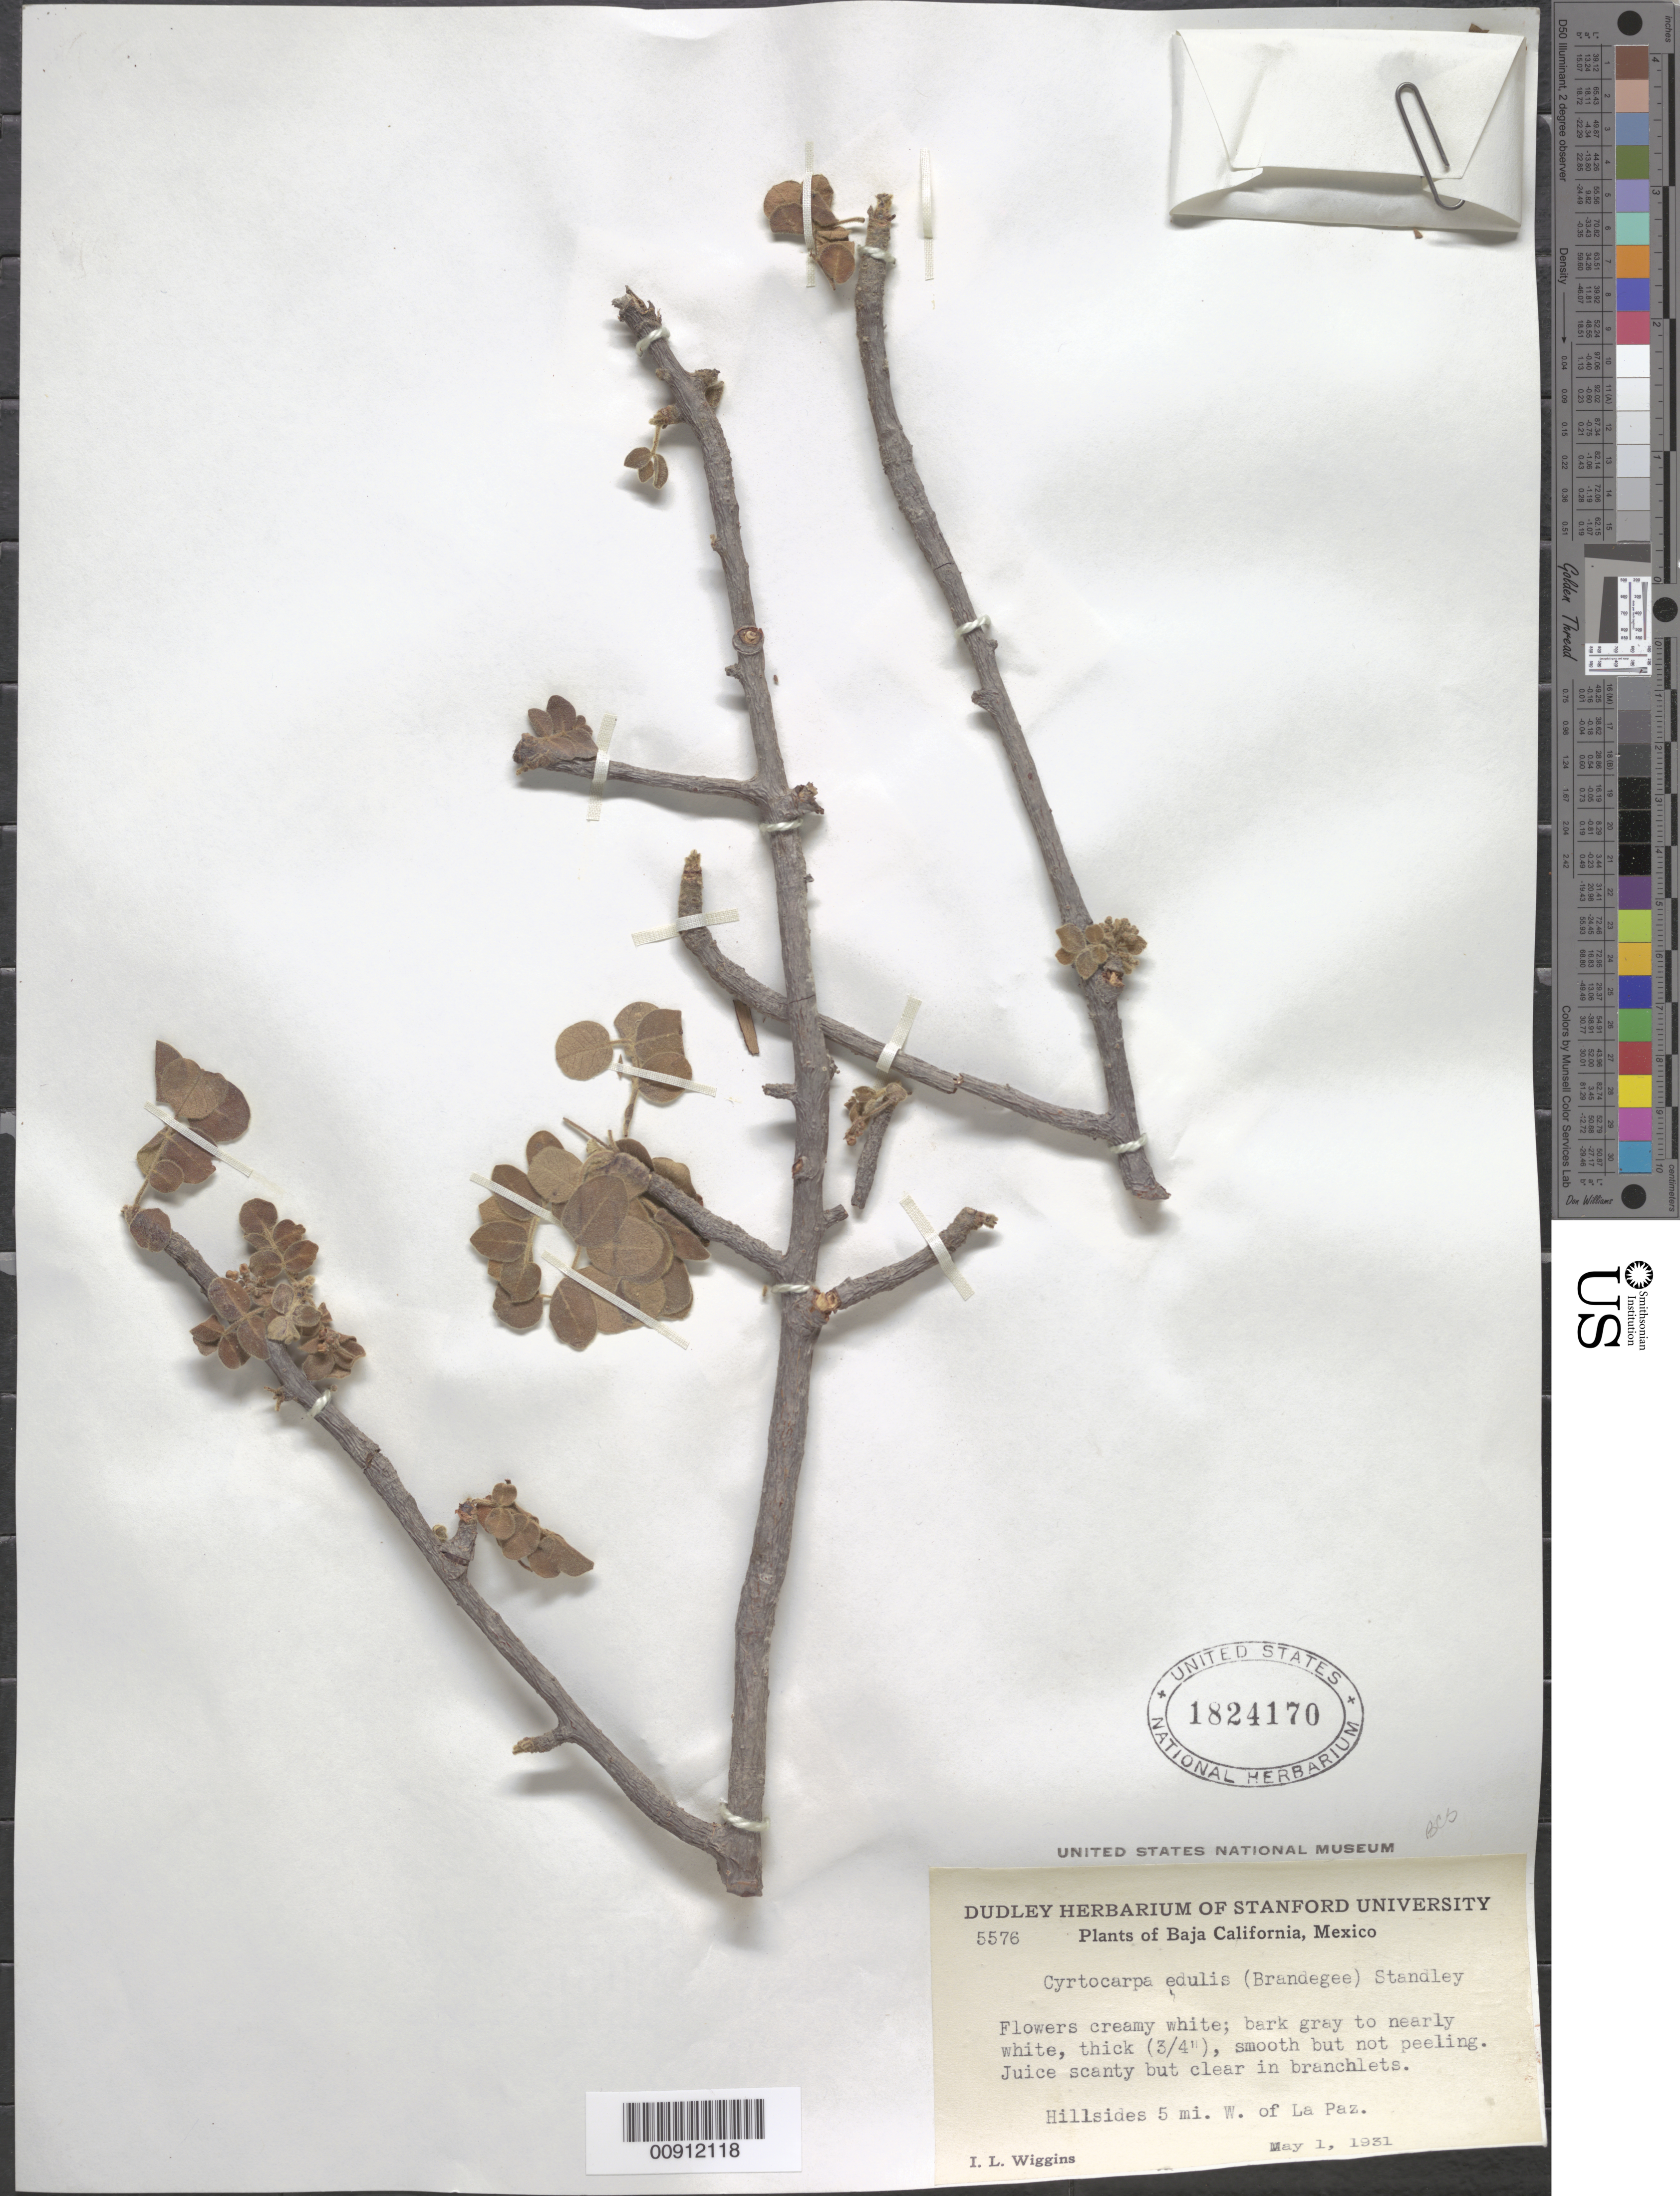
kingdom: Plantae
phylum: Tracheophyta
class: Magnoliopsida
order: Sapindales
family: Anacardiaceae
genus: Cyrtocarpa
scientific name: Cyrtocarpa edulis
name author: (Brandegee) Standl.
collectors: I. L. Wiggins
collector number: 5576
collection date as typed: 01 May 1931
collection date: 1931-05-01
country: Mexico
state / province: Baja California Sur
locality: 5 mi. W of La Paz.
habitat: Hillsides.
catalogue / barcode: US 1824170